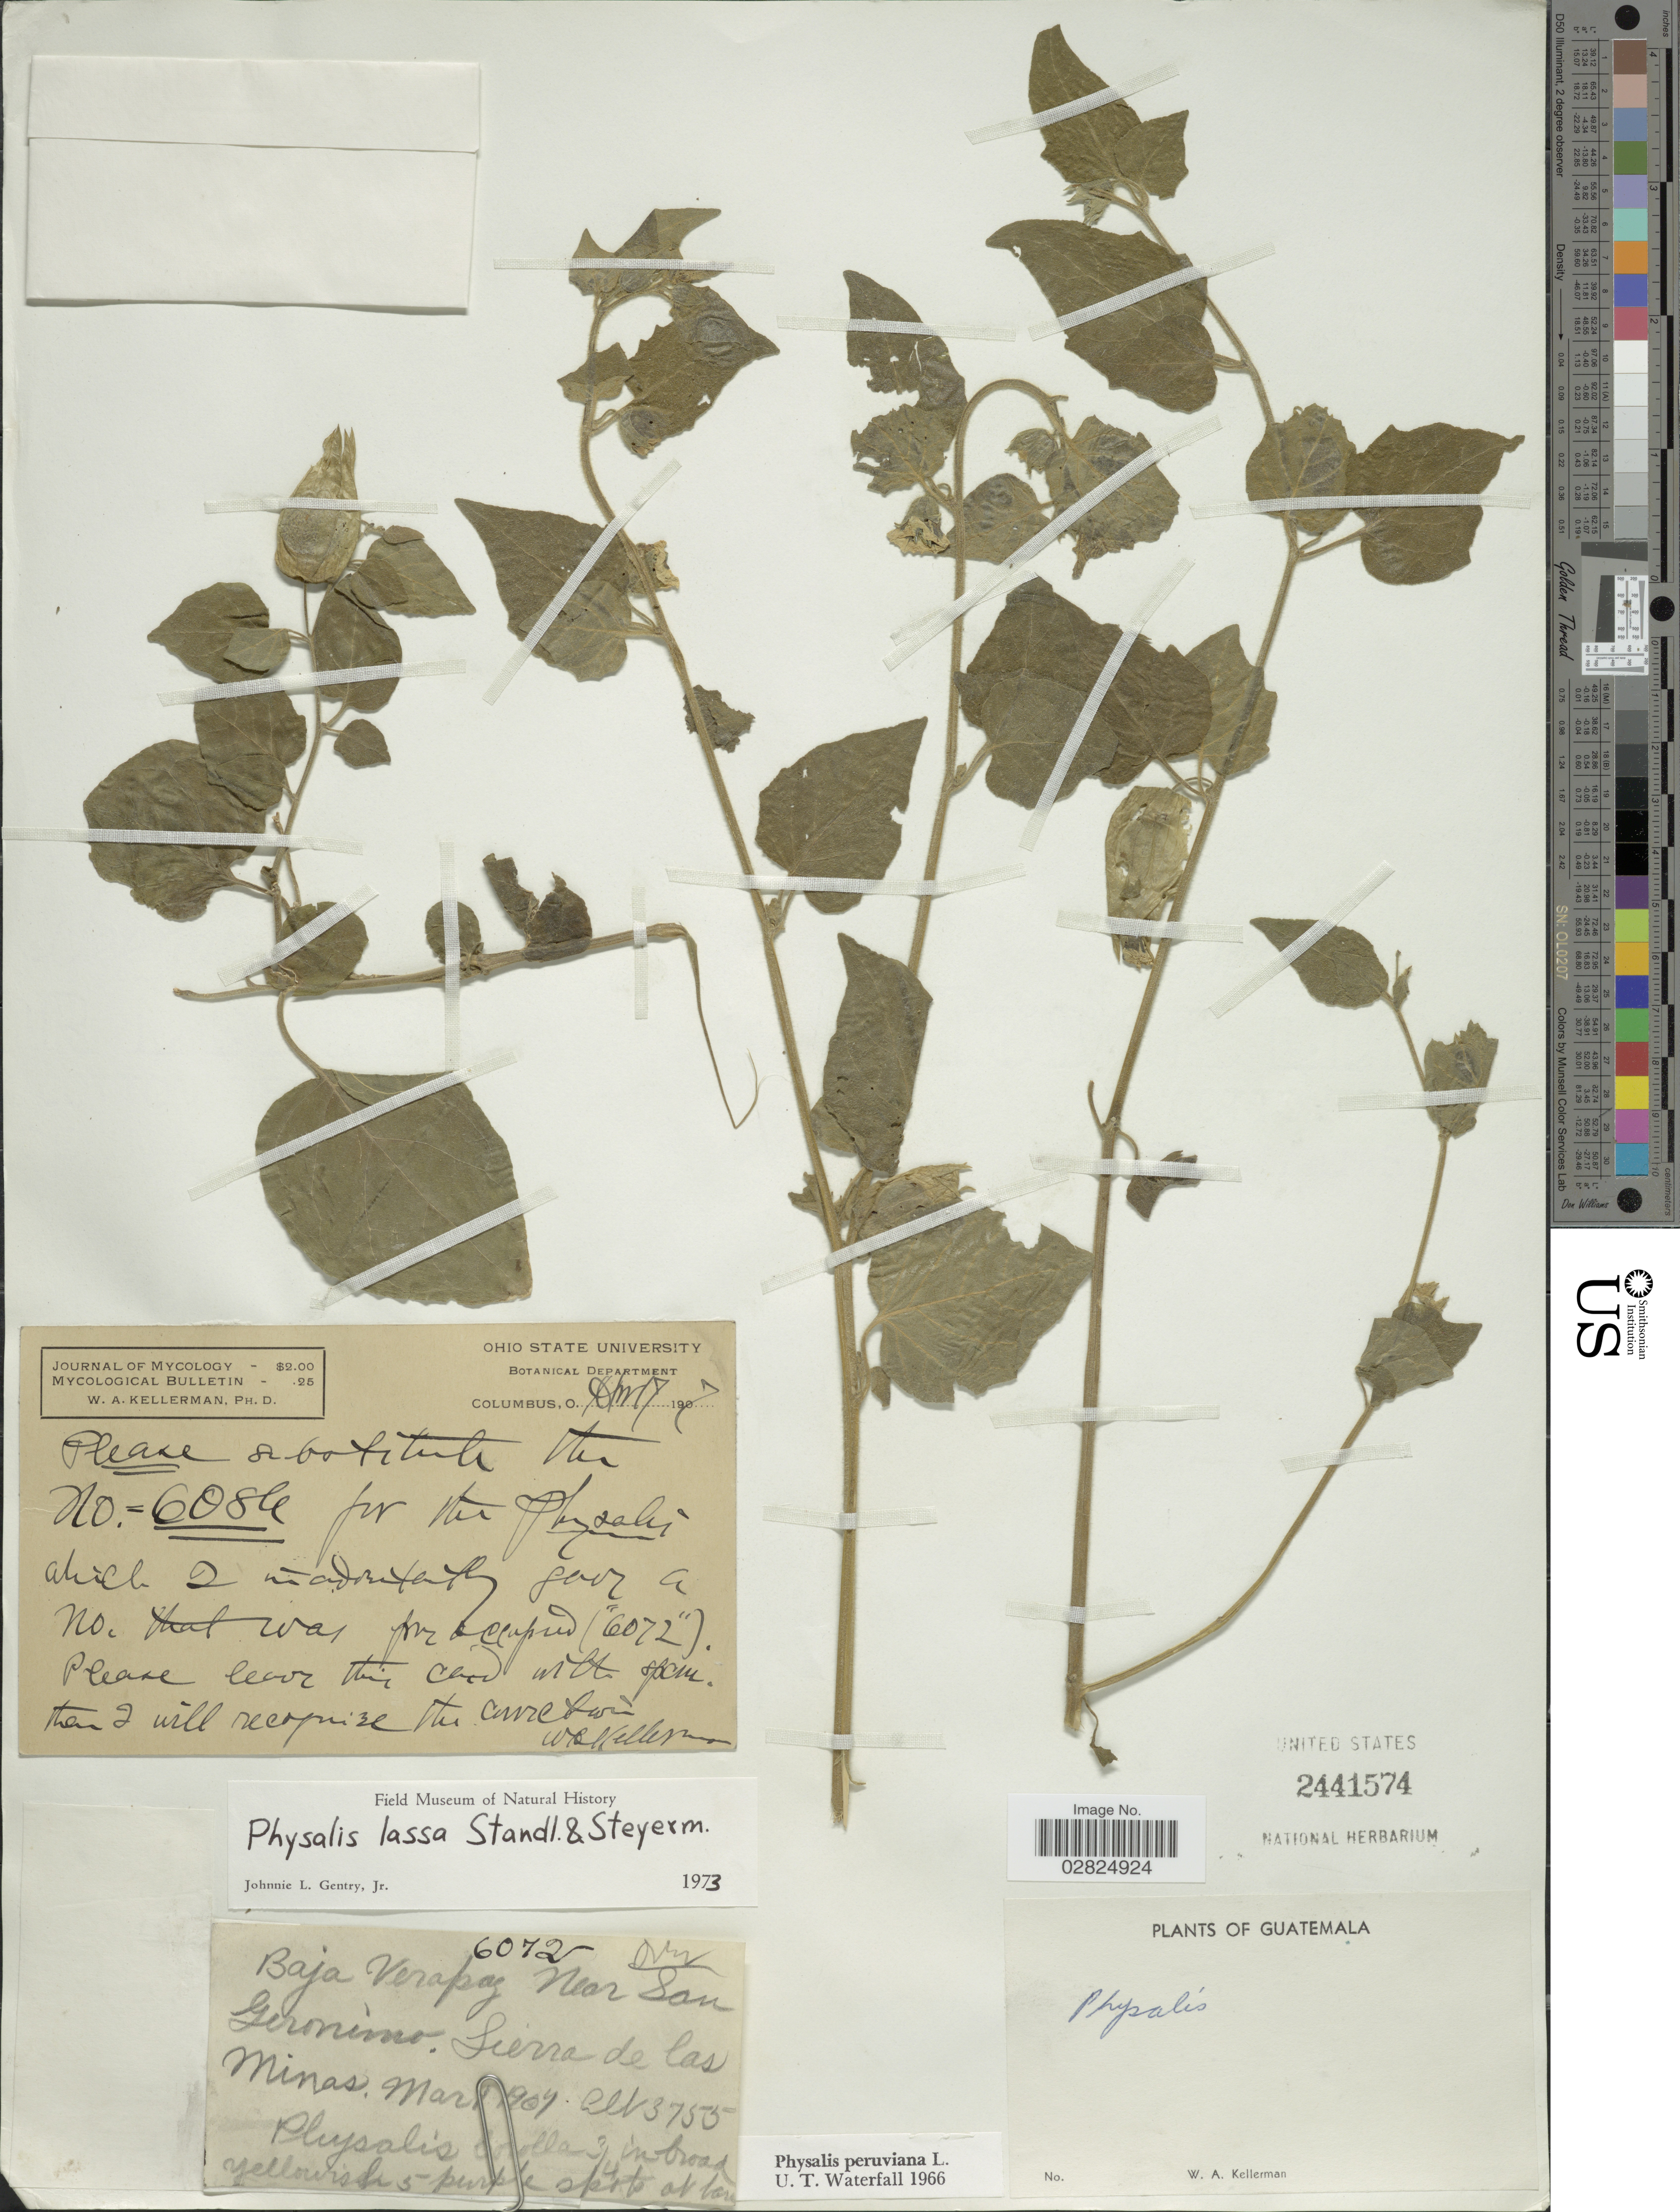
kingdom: Plantae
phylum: Tracheophyta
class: Magnoliopsida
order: Solanales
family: Solanaceae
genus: Physalis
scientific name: Physalis lassa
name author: Standl. & Steyerm.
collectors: W. Kellerman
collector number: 6086/6072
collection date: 1907-03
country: Guatemala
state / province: Baja Verapaz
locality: Near San Geronimo. Sierra de Las Minas.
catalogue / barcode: US 2441574